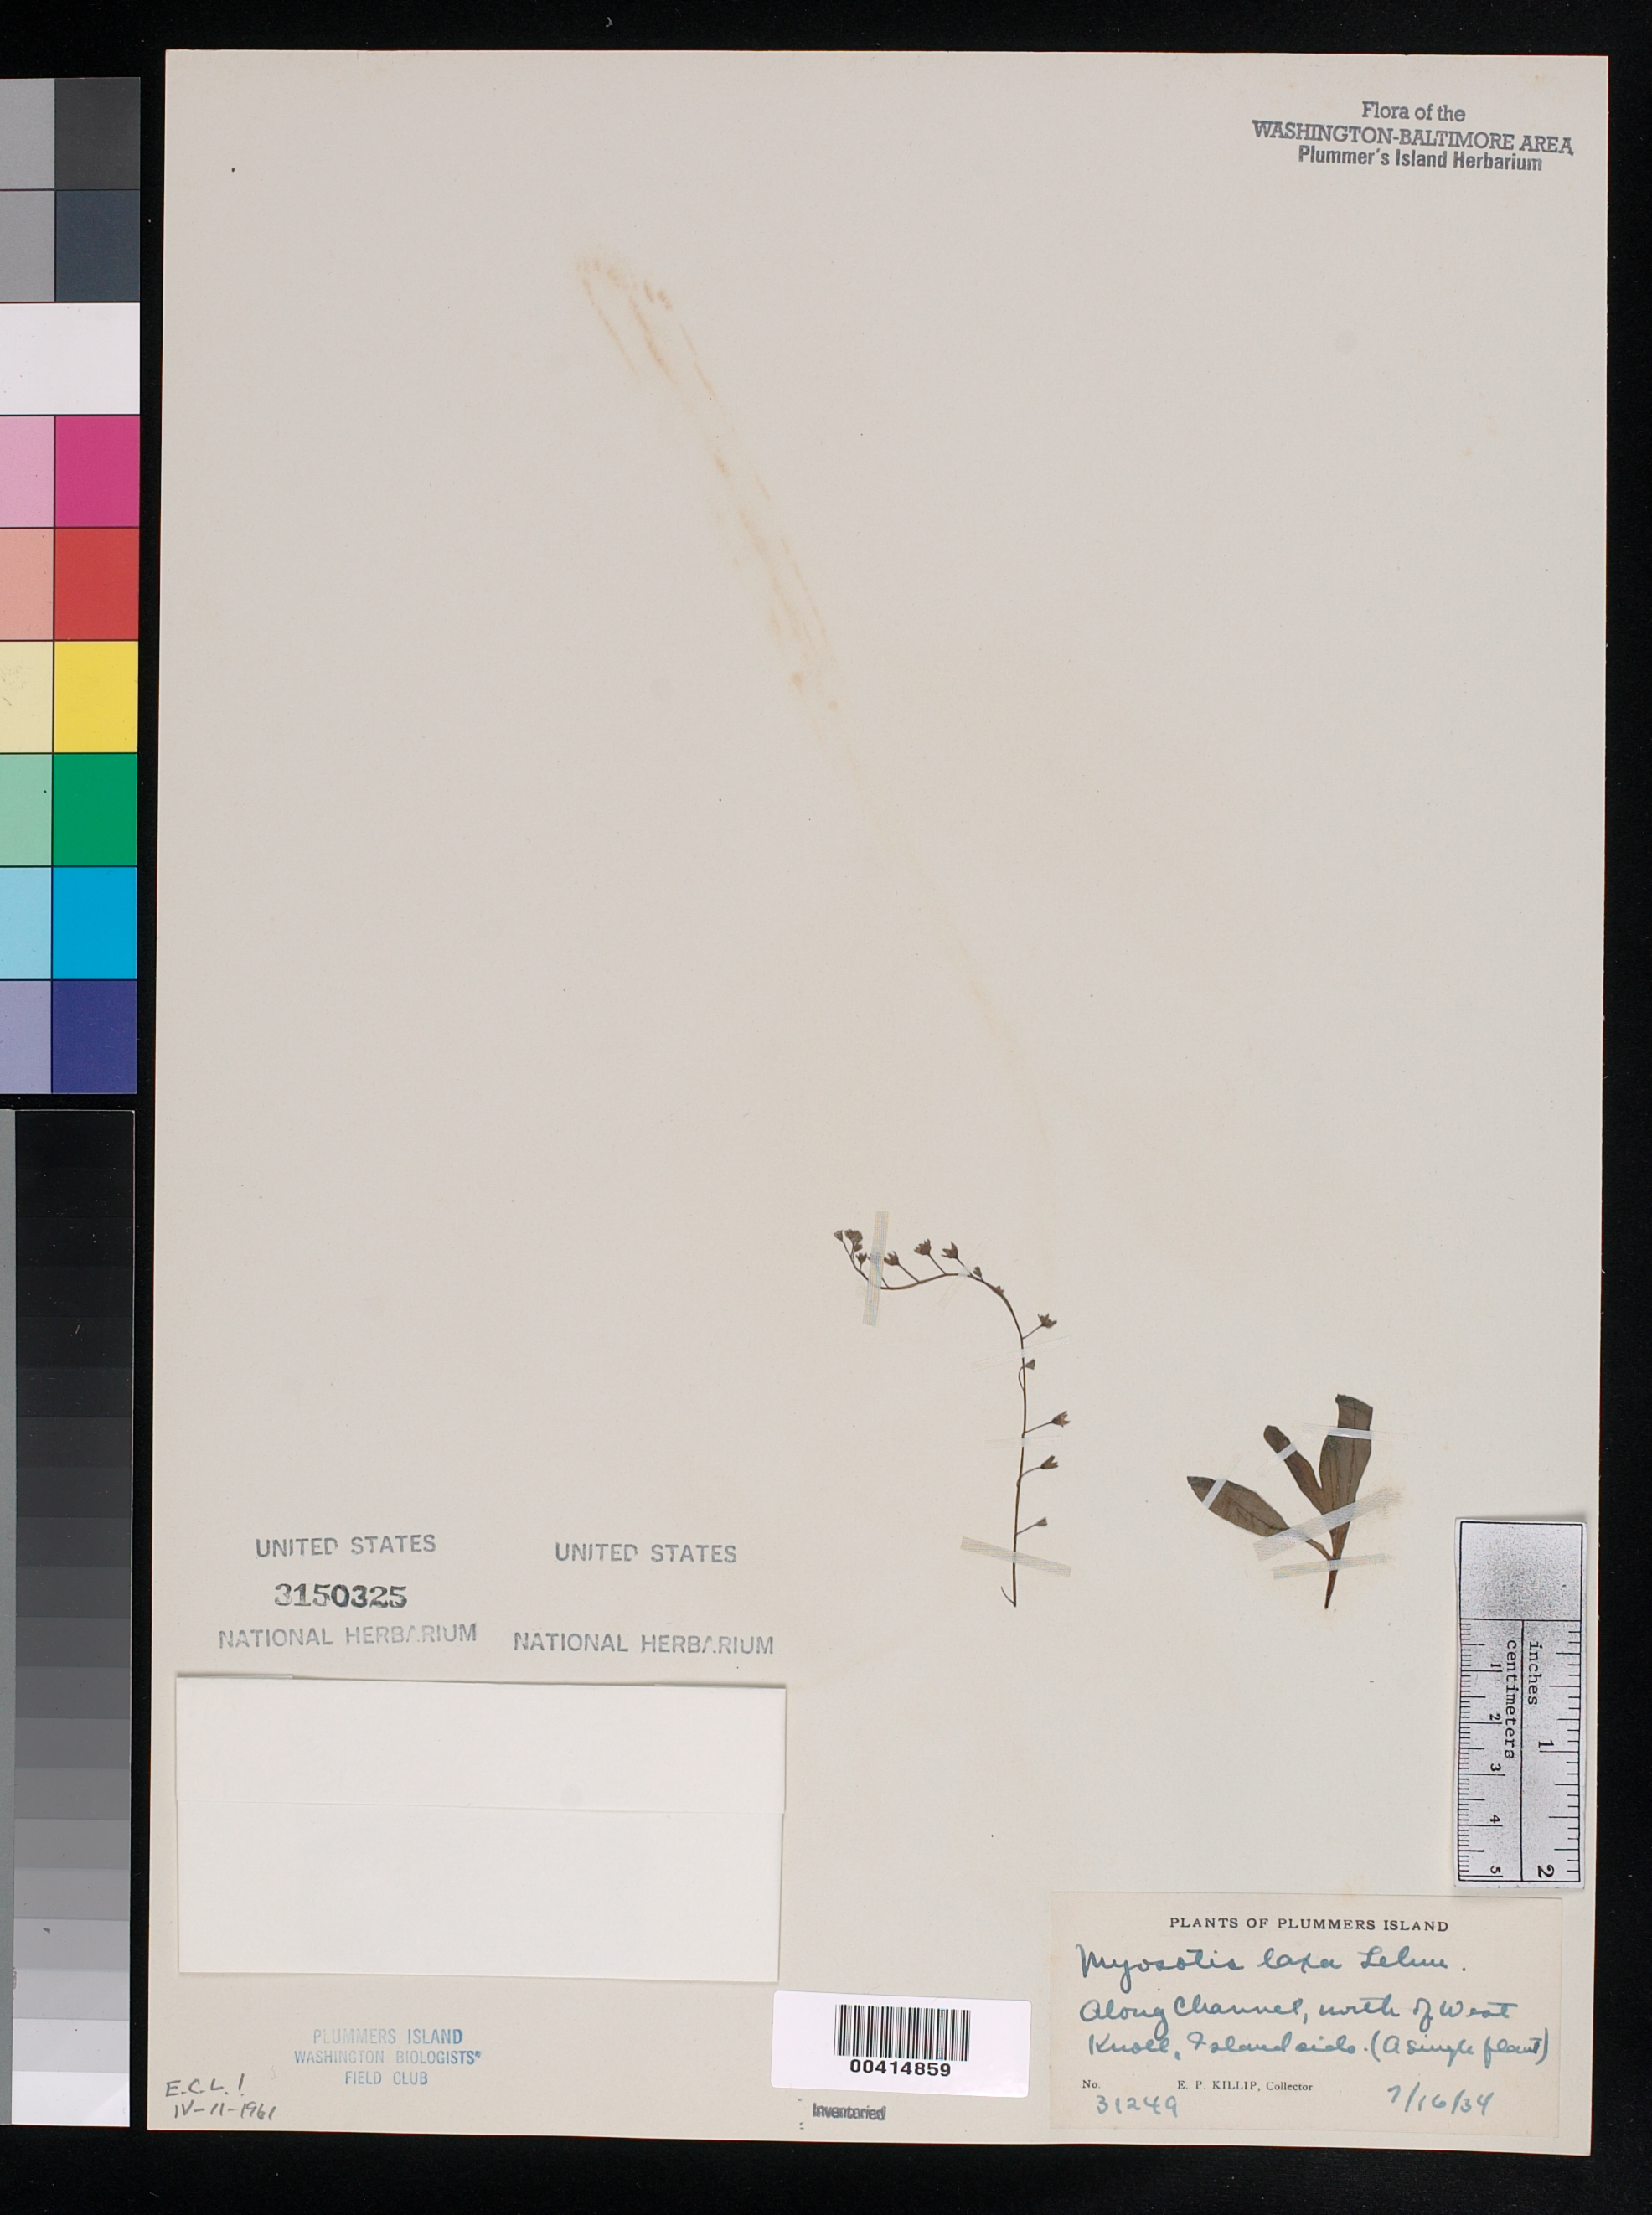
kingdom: Plantae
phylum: Tracheophyta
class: Magnoliopsida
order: Boraginales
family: Boraginaceae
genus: Myosotis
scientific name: Myosotis laxa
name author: F. Lehm.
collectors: E. P. Killip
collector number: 31249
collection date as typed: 16 Jul 1934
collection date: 1934-07-16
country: United States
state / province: Maryland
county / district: Montgomery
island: Plummers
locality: Plummer's Island; along channel, north of west knoll, island side C. & O. Canal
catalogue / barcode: US 3150325